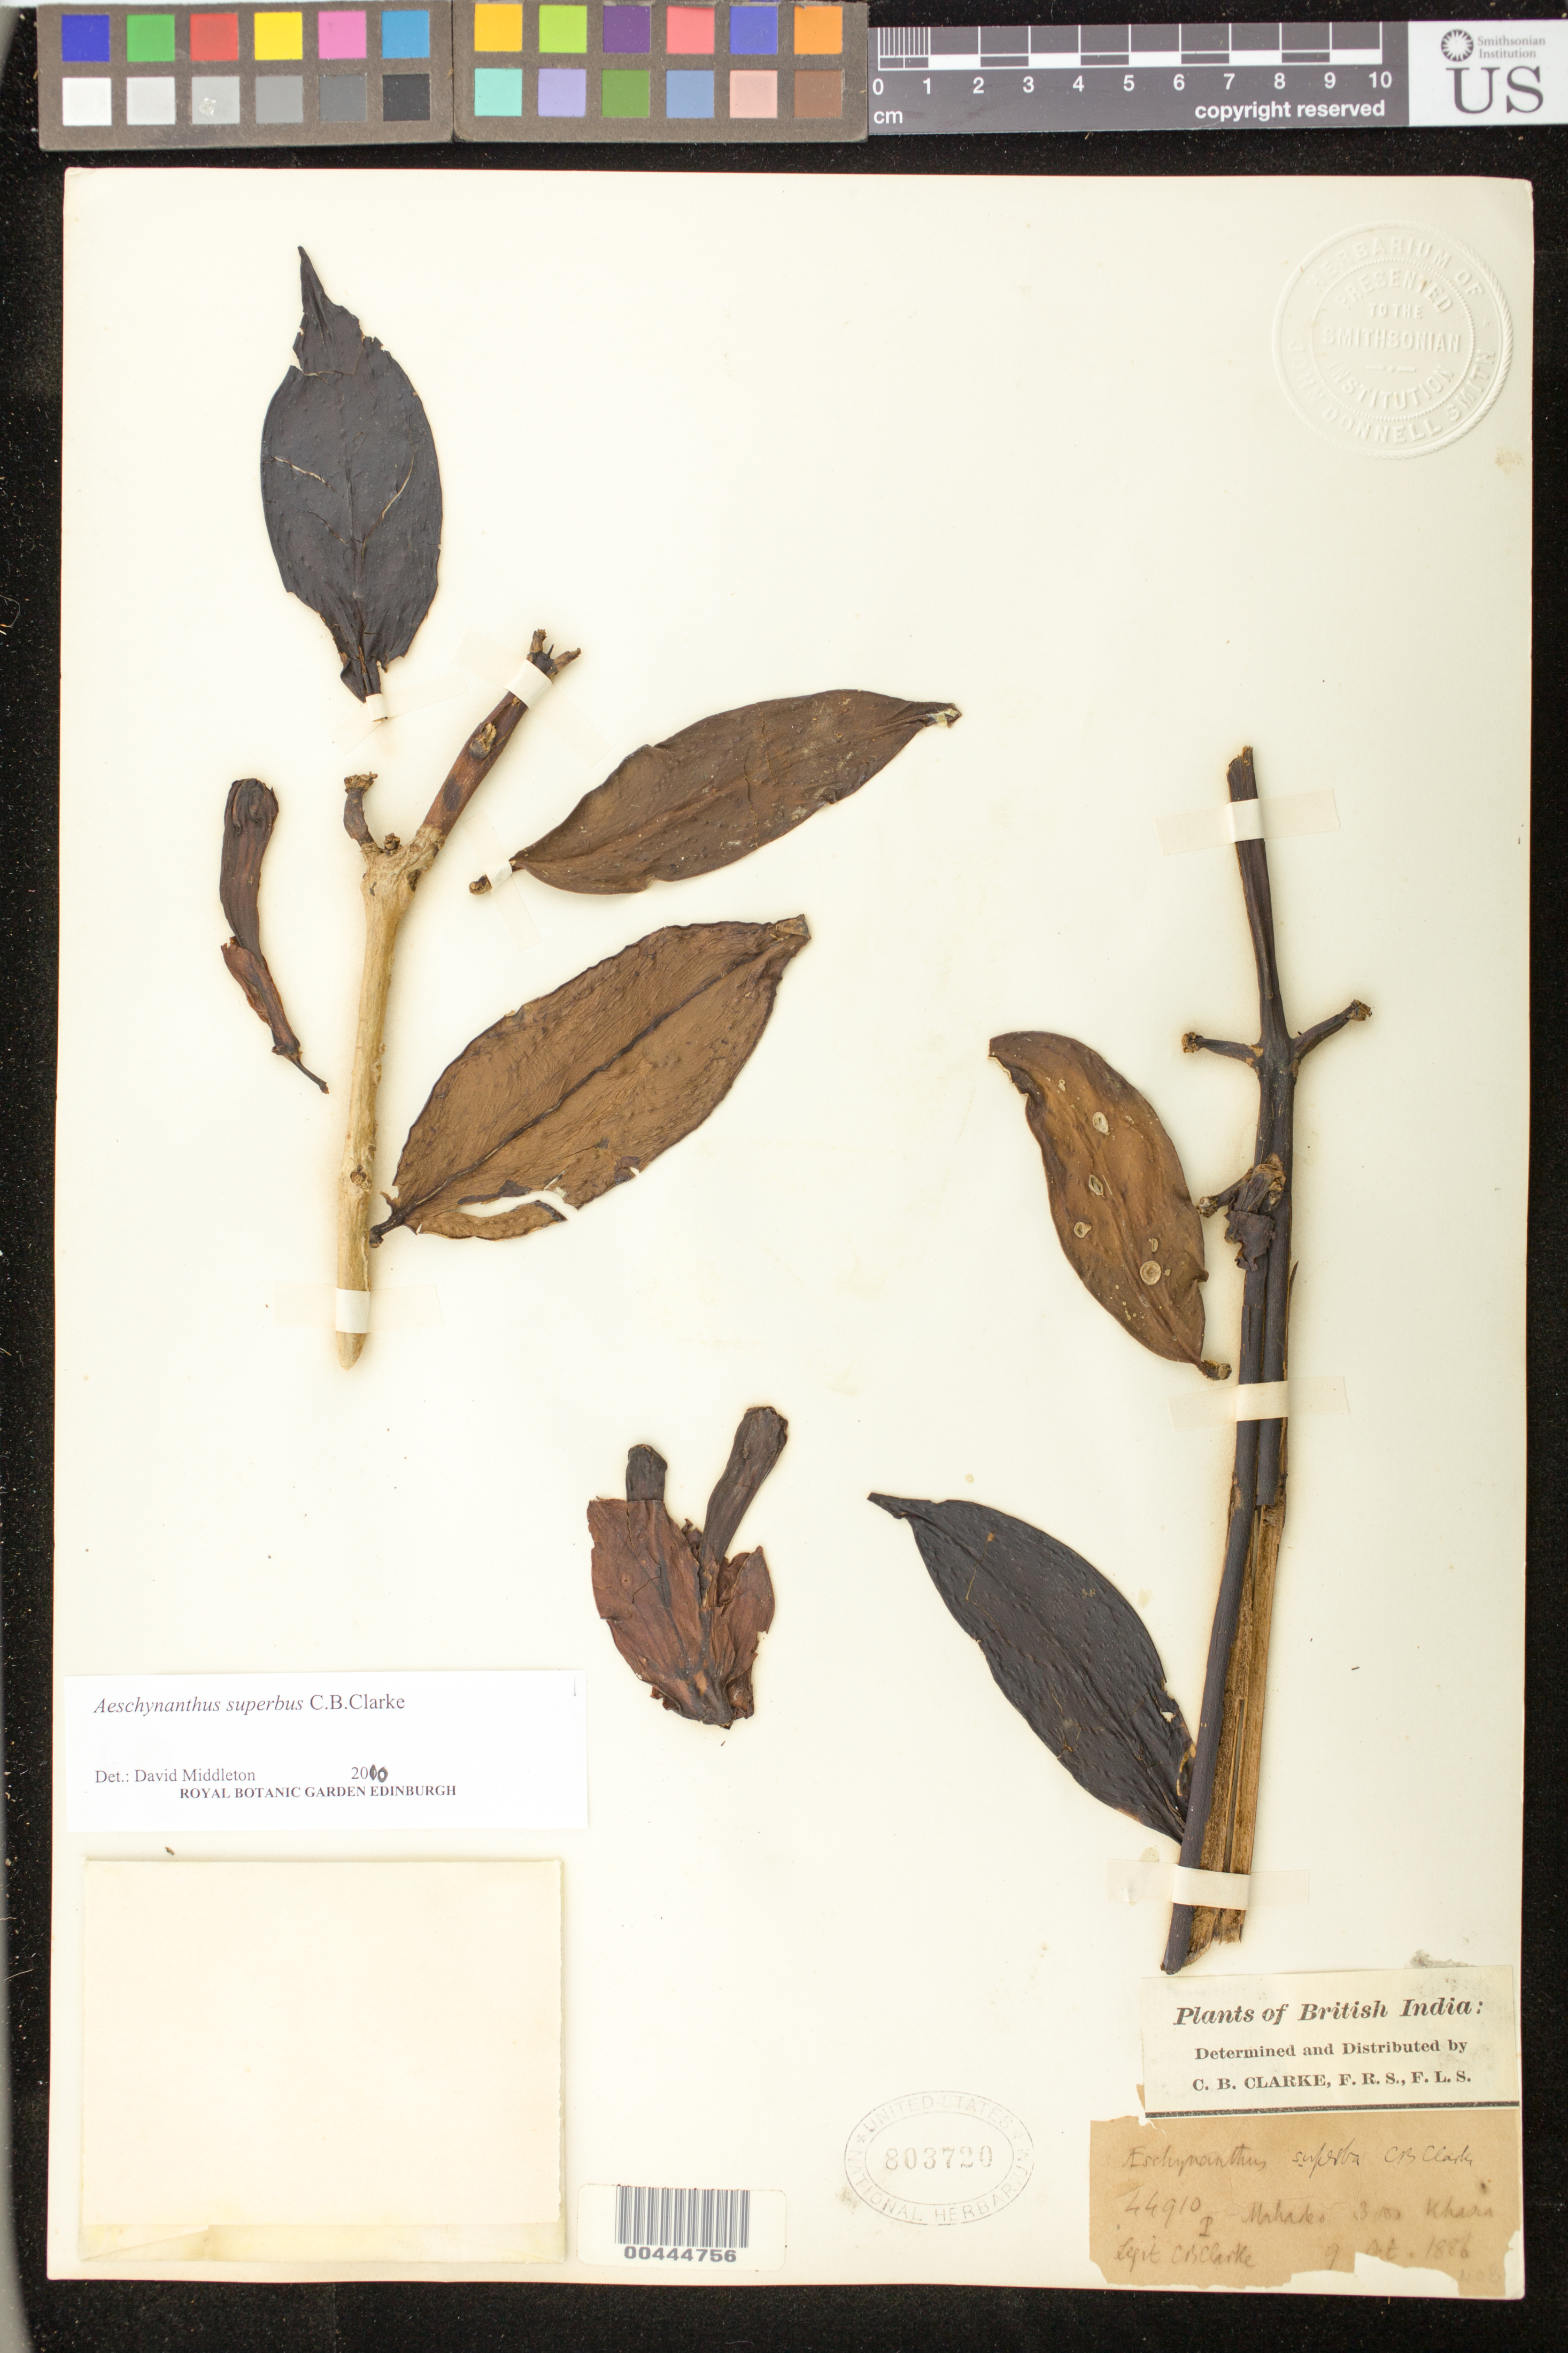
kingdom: Plantae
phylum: Tracheophyta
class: Magnoliopsida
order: Lamiales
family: Gesneriaceae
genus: Aeschynanthus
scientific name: Aeschynanthus superbus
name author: C.B. Clarke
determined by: Middleton, D. J.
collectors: C. B. Clarke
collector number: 44910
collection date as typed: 09 Oct 1886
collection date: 1886-10-09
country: India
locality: Mahako, Khasia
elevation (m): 914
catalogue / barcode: US 803720